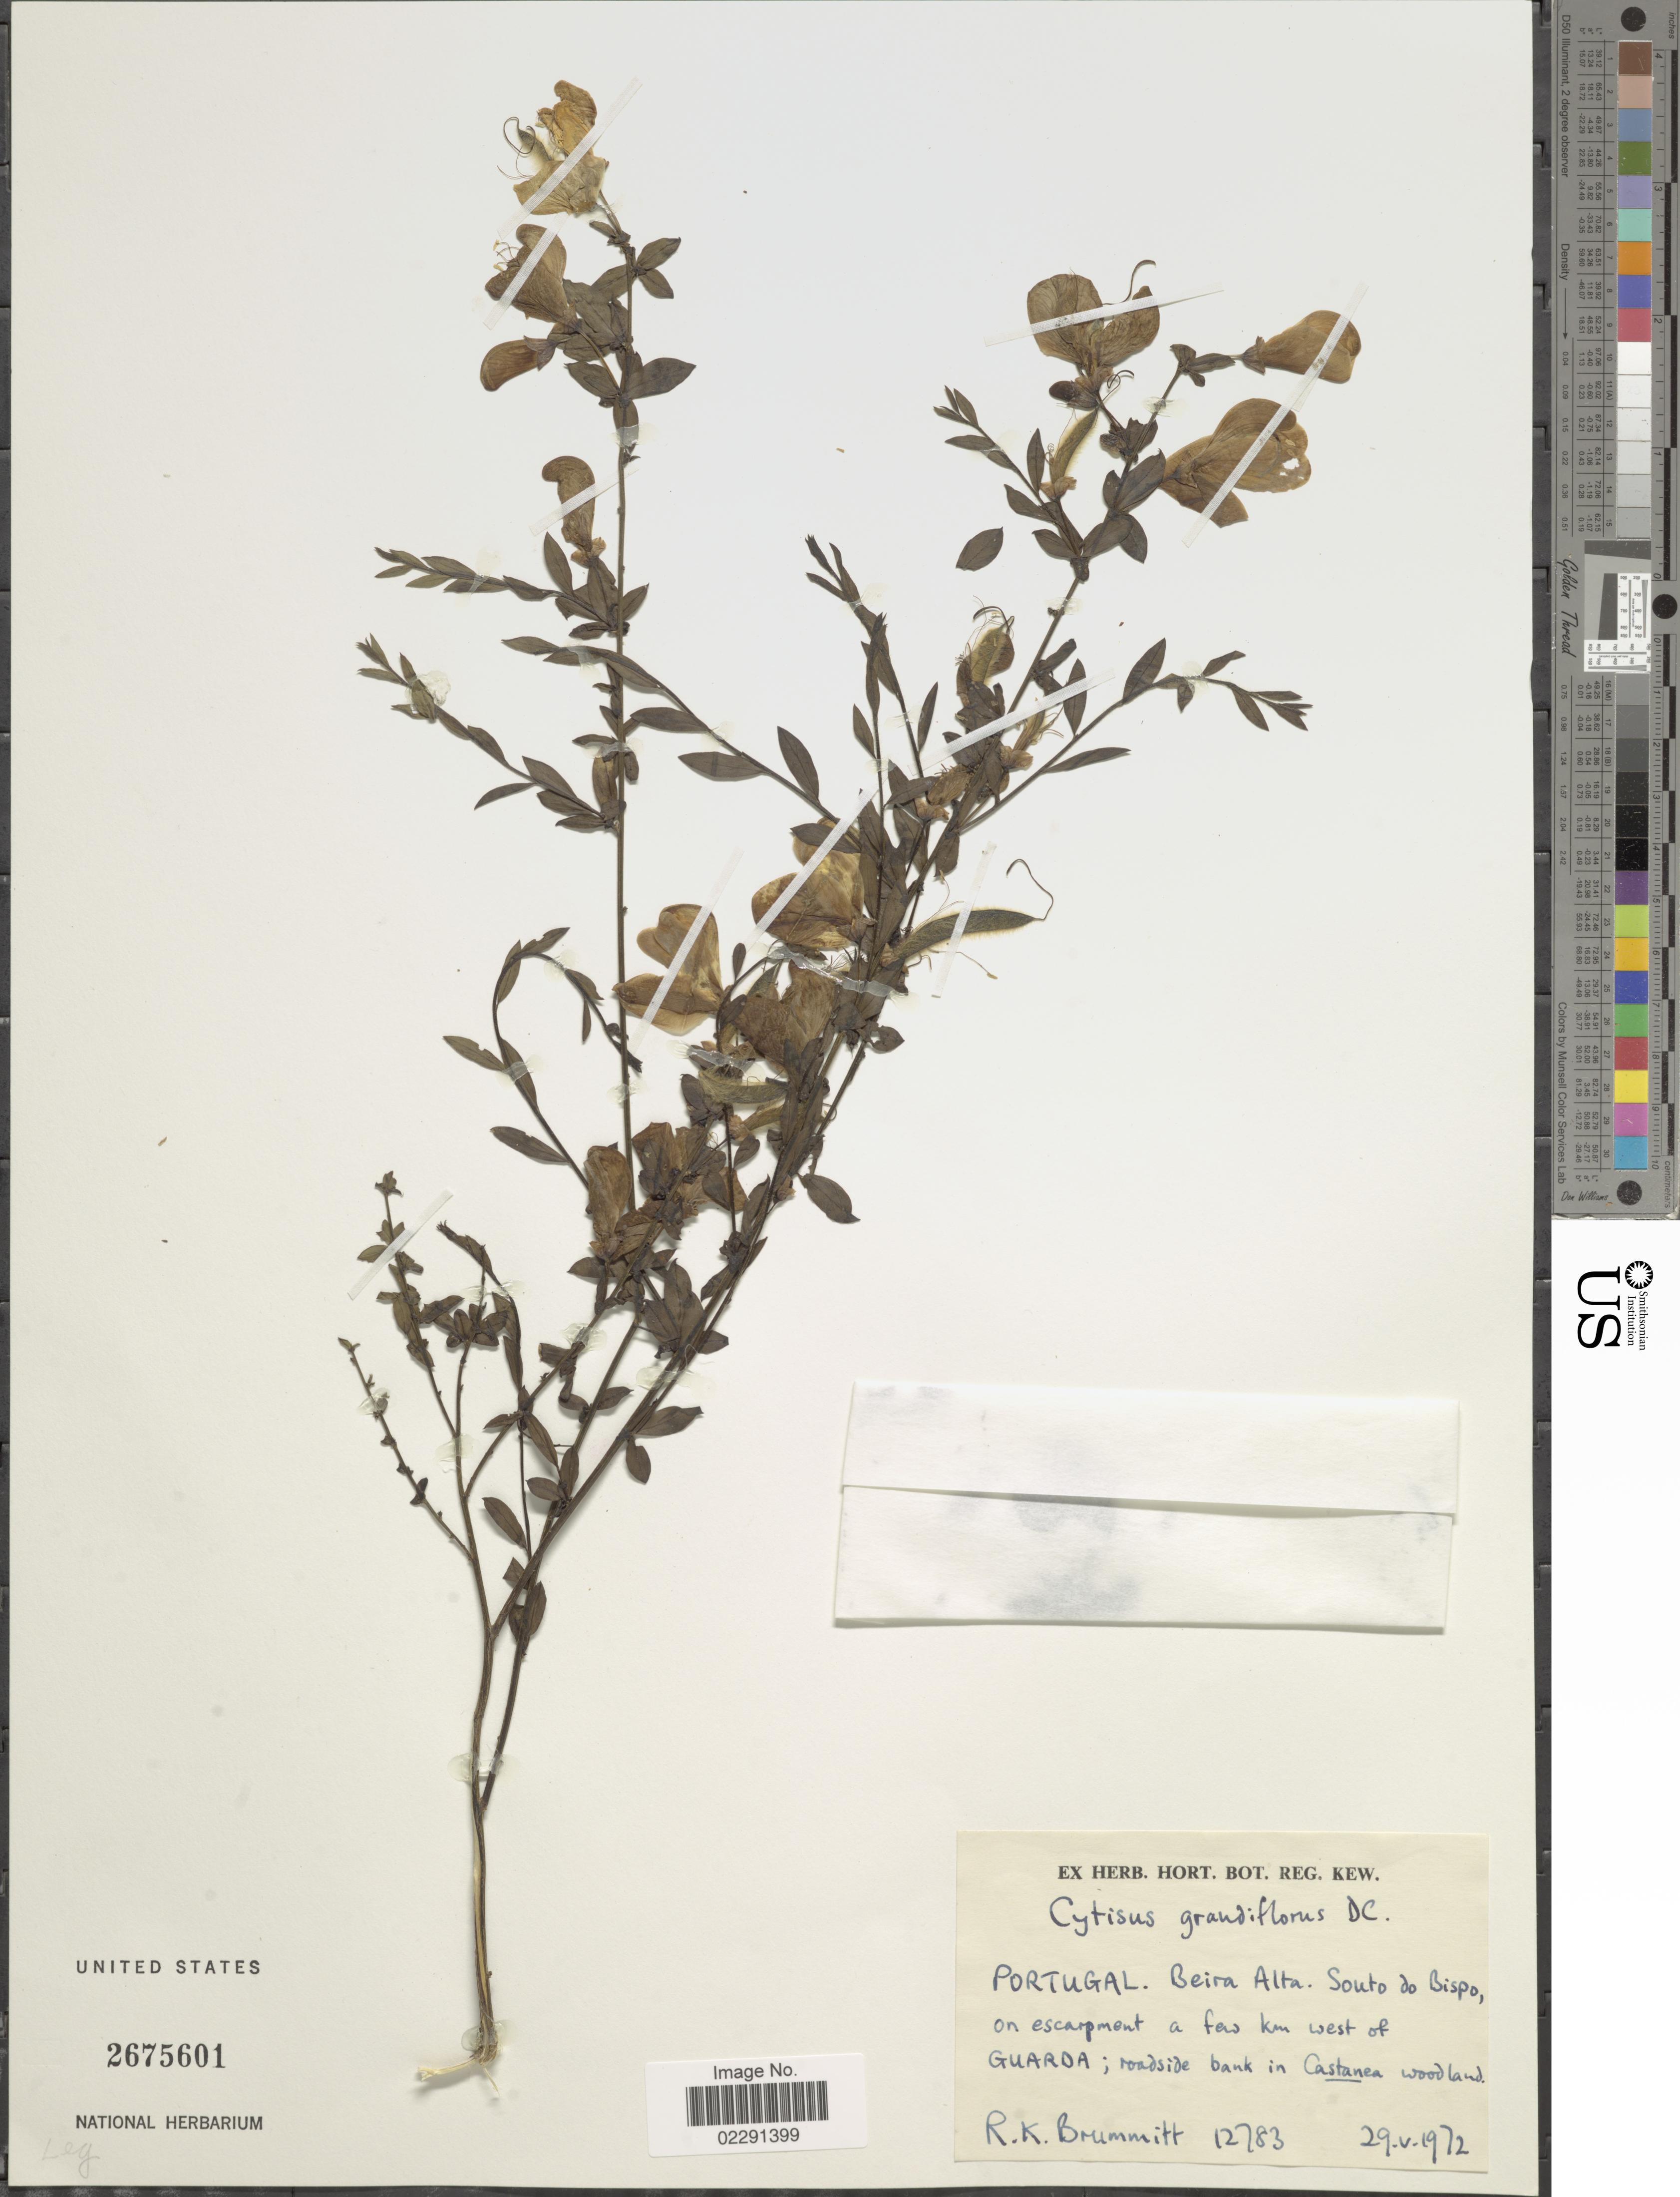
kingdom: Plantae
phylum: Tracheophyta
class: Magnoliopsida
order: Fabales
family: Fabaceae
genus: Cytisus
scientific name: Cytisus grandiflorus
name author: DC.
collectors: R. K. Brummitt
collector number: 12783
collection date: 1972-05-29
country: Portugal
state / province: Guarda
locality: Beira Alta, Souto do Bispo, on escarpment a few km west of Guarda; roadside bank in Castanea woodland.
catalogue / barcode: US 2675601